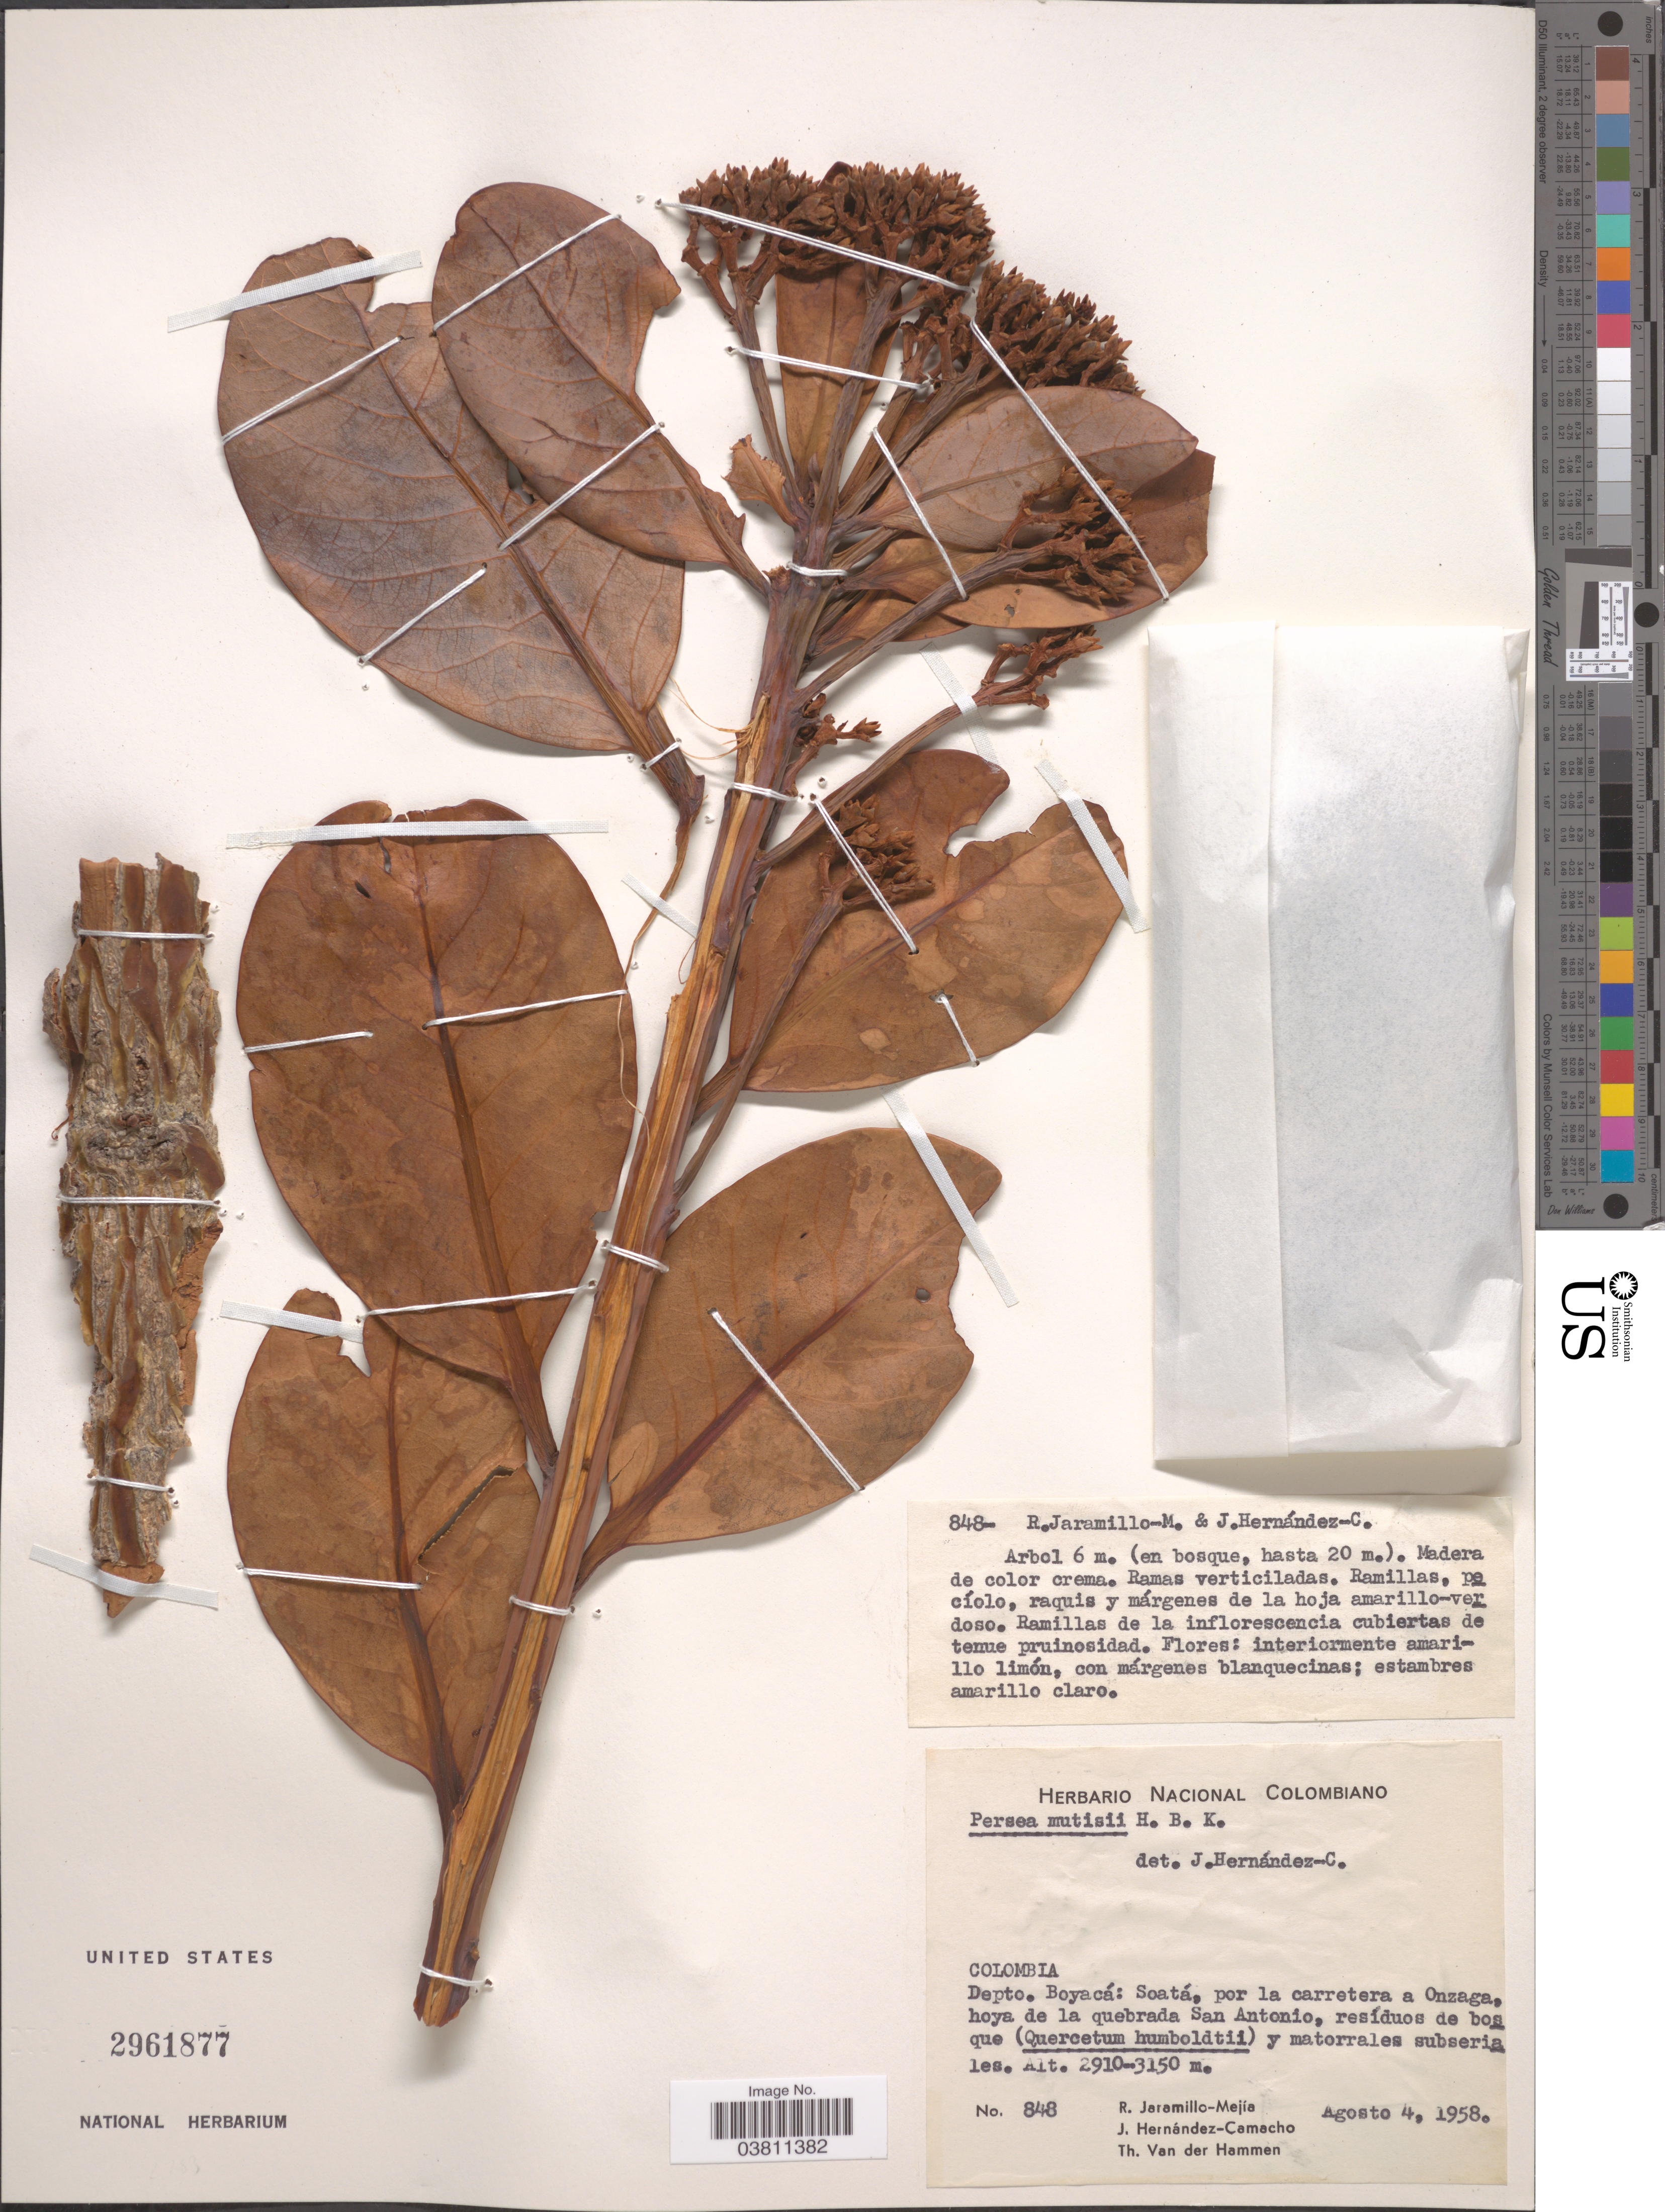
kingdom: Plantae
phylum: Tracheophyta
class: Magnoliopsida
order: Laurales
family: Lauraceae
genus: Persea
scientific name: Persea mutisii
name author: Kunth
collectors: R. Jaramillo M., J. Hernandez Camacho & T. Hammen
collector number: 848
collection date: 1958-08-04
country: Colombia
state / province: Boyacá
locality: Depto. Boyacá: Soatá, por la carretera a Onzaga, hoya de la quebrada San Antonio.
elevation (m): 2910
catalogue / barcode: US 2961877